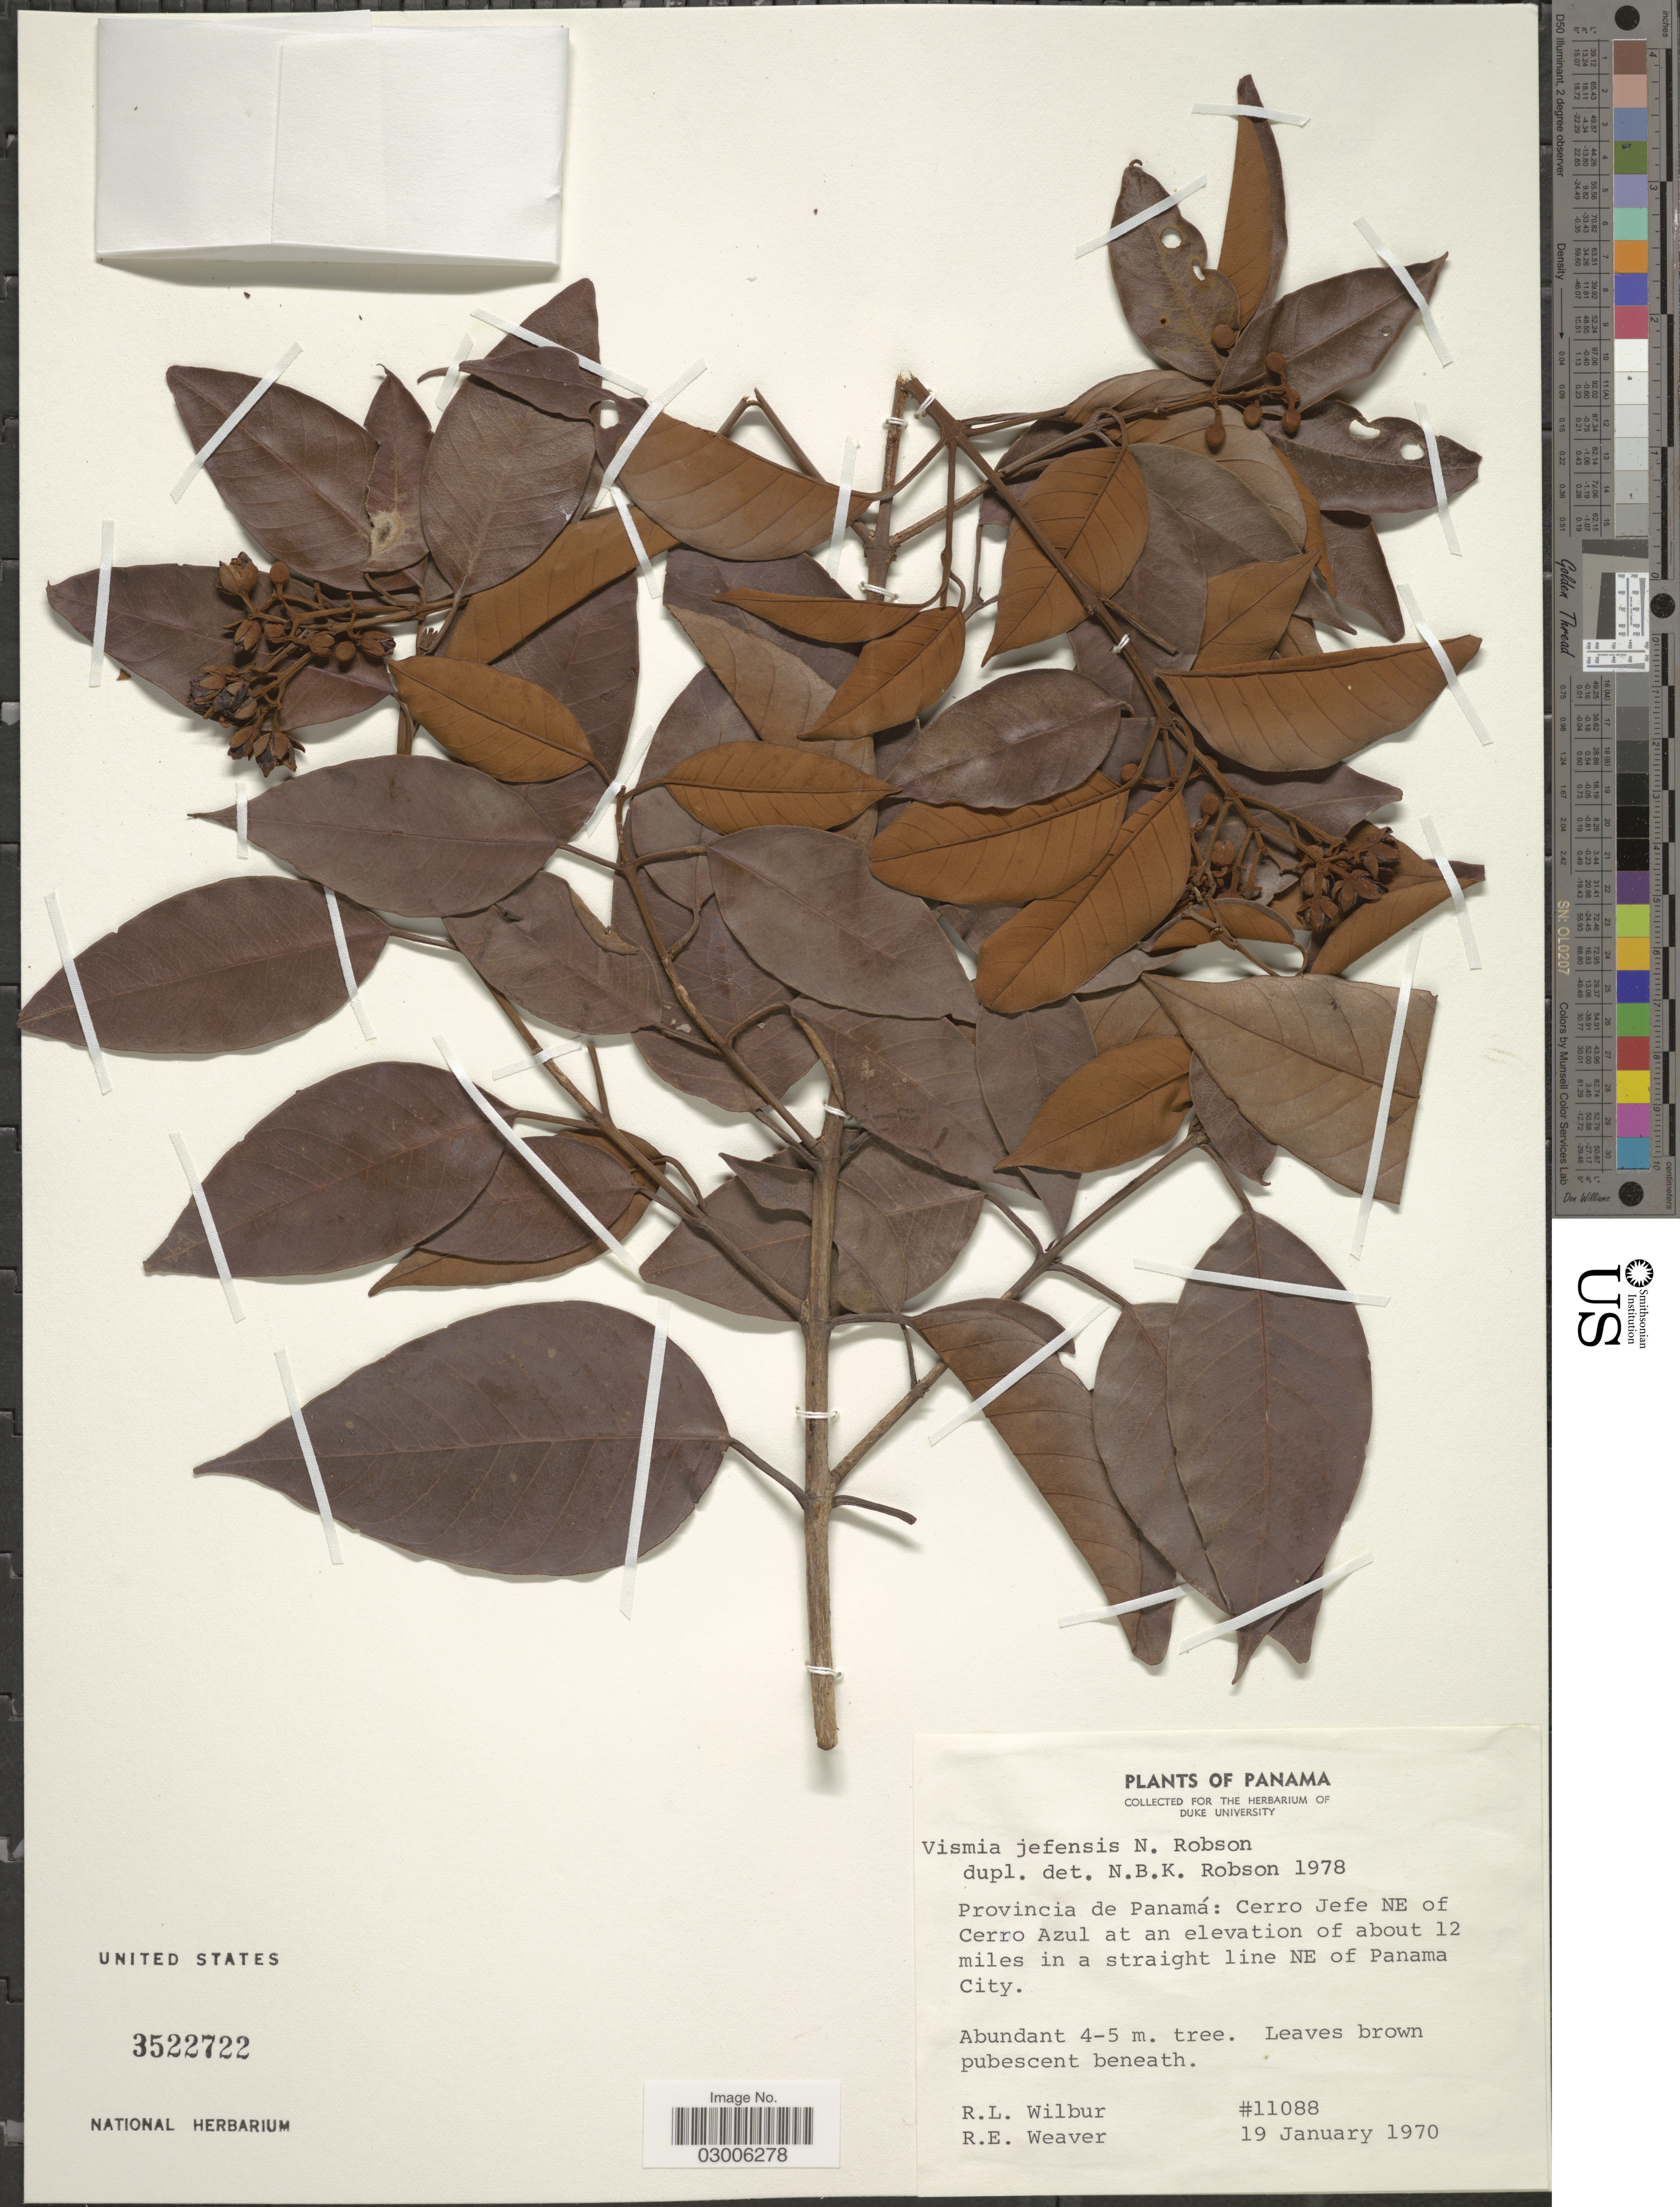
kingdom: Plantae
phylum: Tracheophyta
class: Magnoliopsida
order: Malpighiales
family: Hypericaceae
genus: Vismia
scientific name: Vismia jefensis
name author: N. Robson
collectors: R. L. Wilbur & R. E. Weaver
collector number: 11088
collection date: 1970-01-19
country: Panama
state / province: Panamá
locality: Cerro Jefe NE of Cerro Azul at an elevation of about 12 miles in a straight line NE of Panama City.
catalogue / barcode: US 3522722